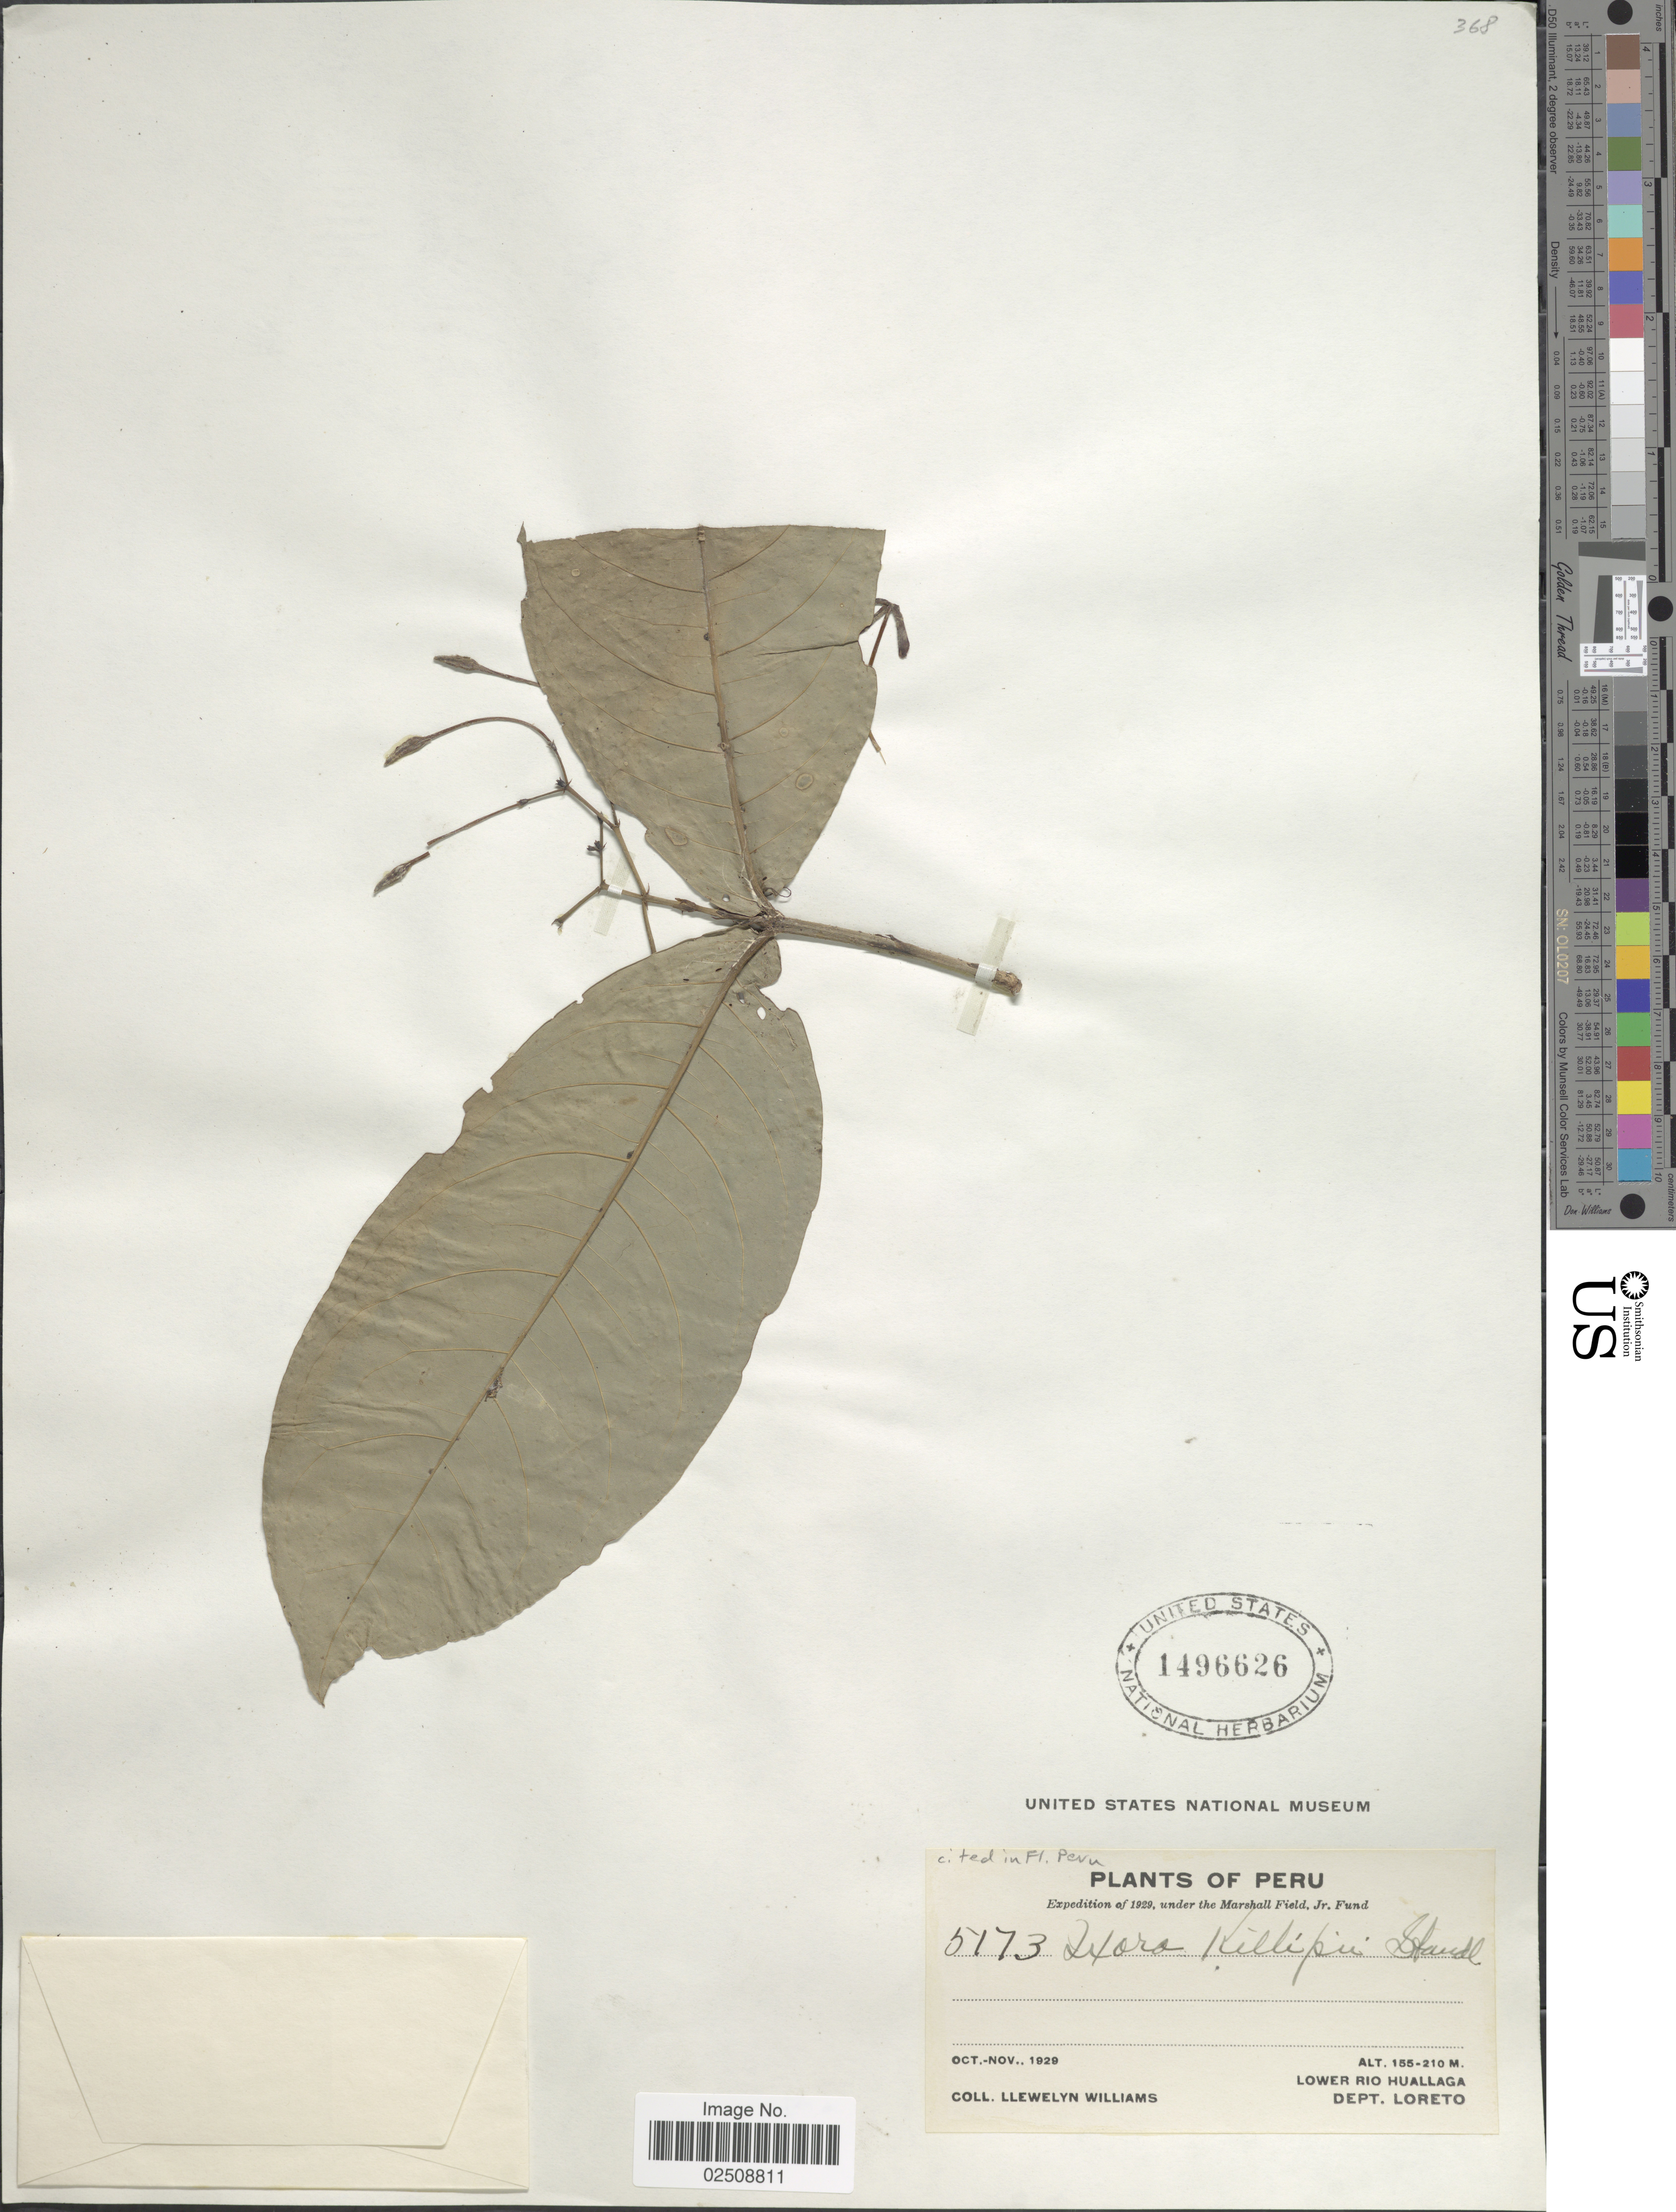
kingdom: Plantae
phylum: Tracheophyta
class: Magnoliopsida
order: Gentianales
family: Rubiaceae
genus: Ixora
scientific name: Ixora killipii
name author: Standl.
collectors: Ll. Williams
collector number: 5173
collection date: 1929-10/1929-11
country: Peru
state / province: Loreto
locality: Lower Rio Huallaga. Dept. Loreto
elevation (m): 155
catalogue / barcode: US 1496626